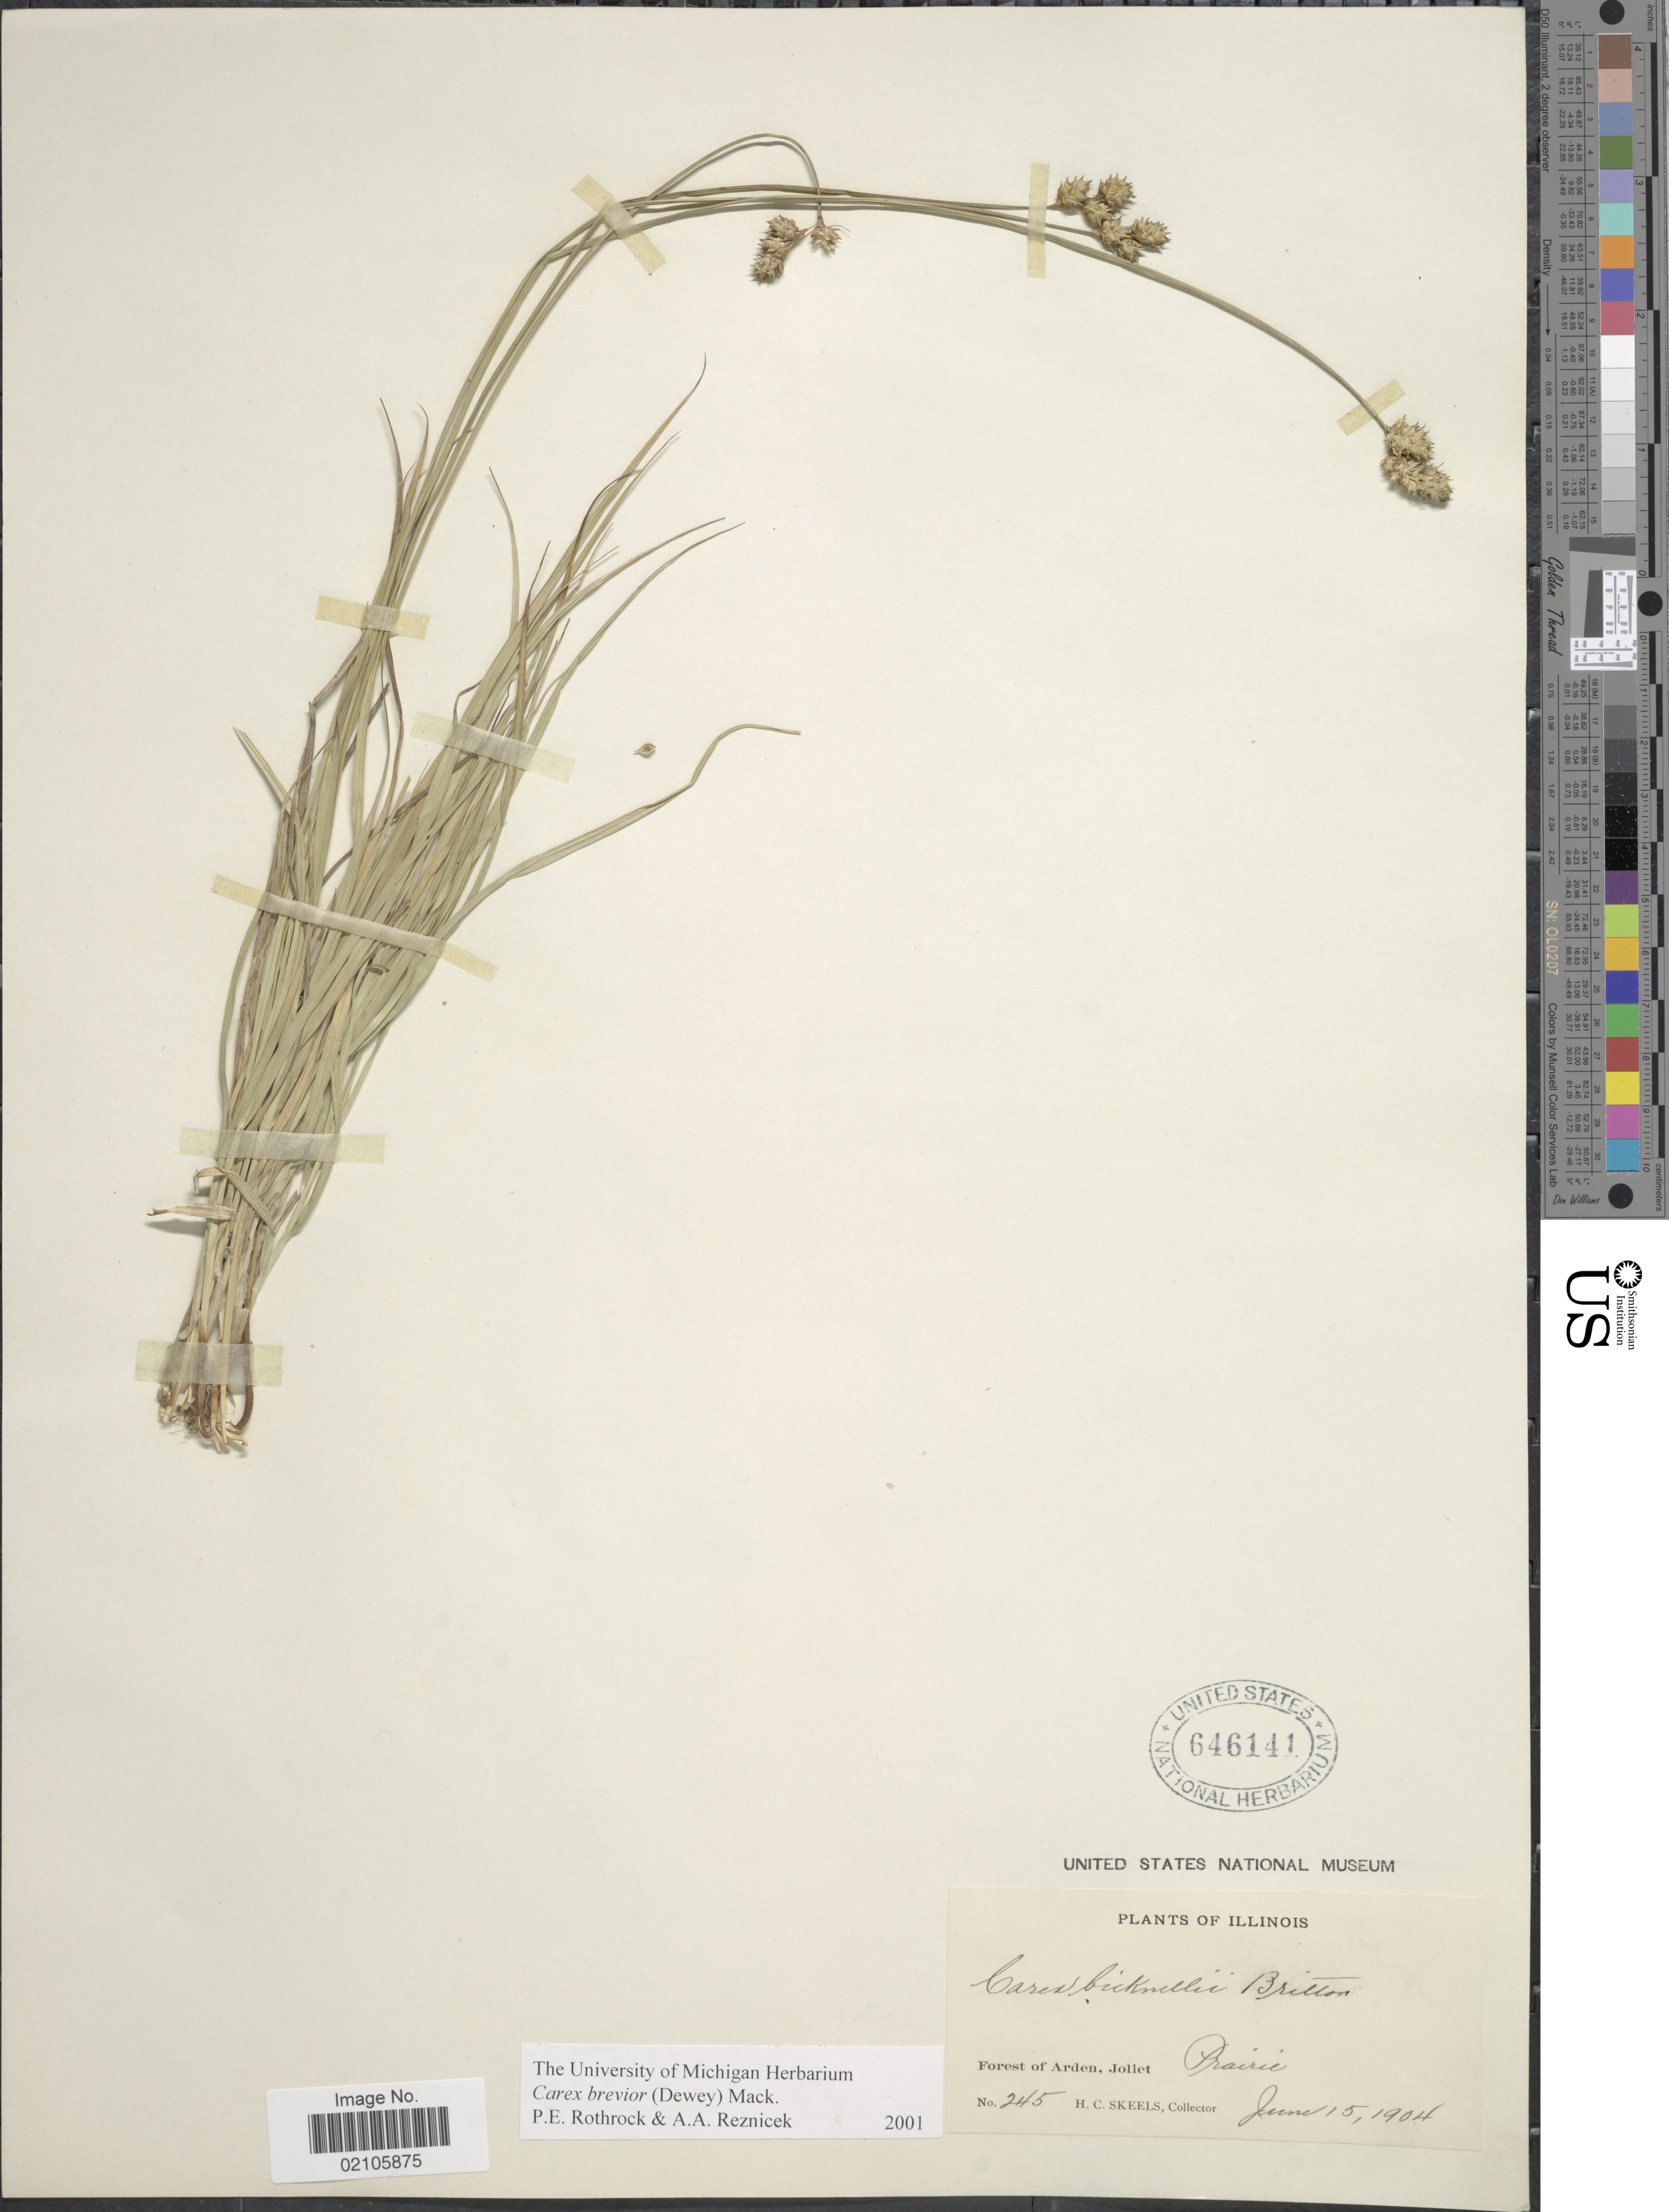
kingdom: Plantae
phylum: Tracheophyta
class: Liliopsida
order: Poales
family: Cyperaceae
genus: Carex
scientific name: Carex brevior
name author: (Dewey) Mack. ex Lunell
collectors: H. Skeels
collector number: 245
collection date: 1904-06-15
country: United States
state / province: Illinois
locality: Forest of Arden, Joliet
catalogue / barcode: US 646141